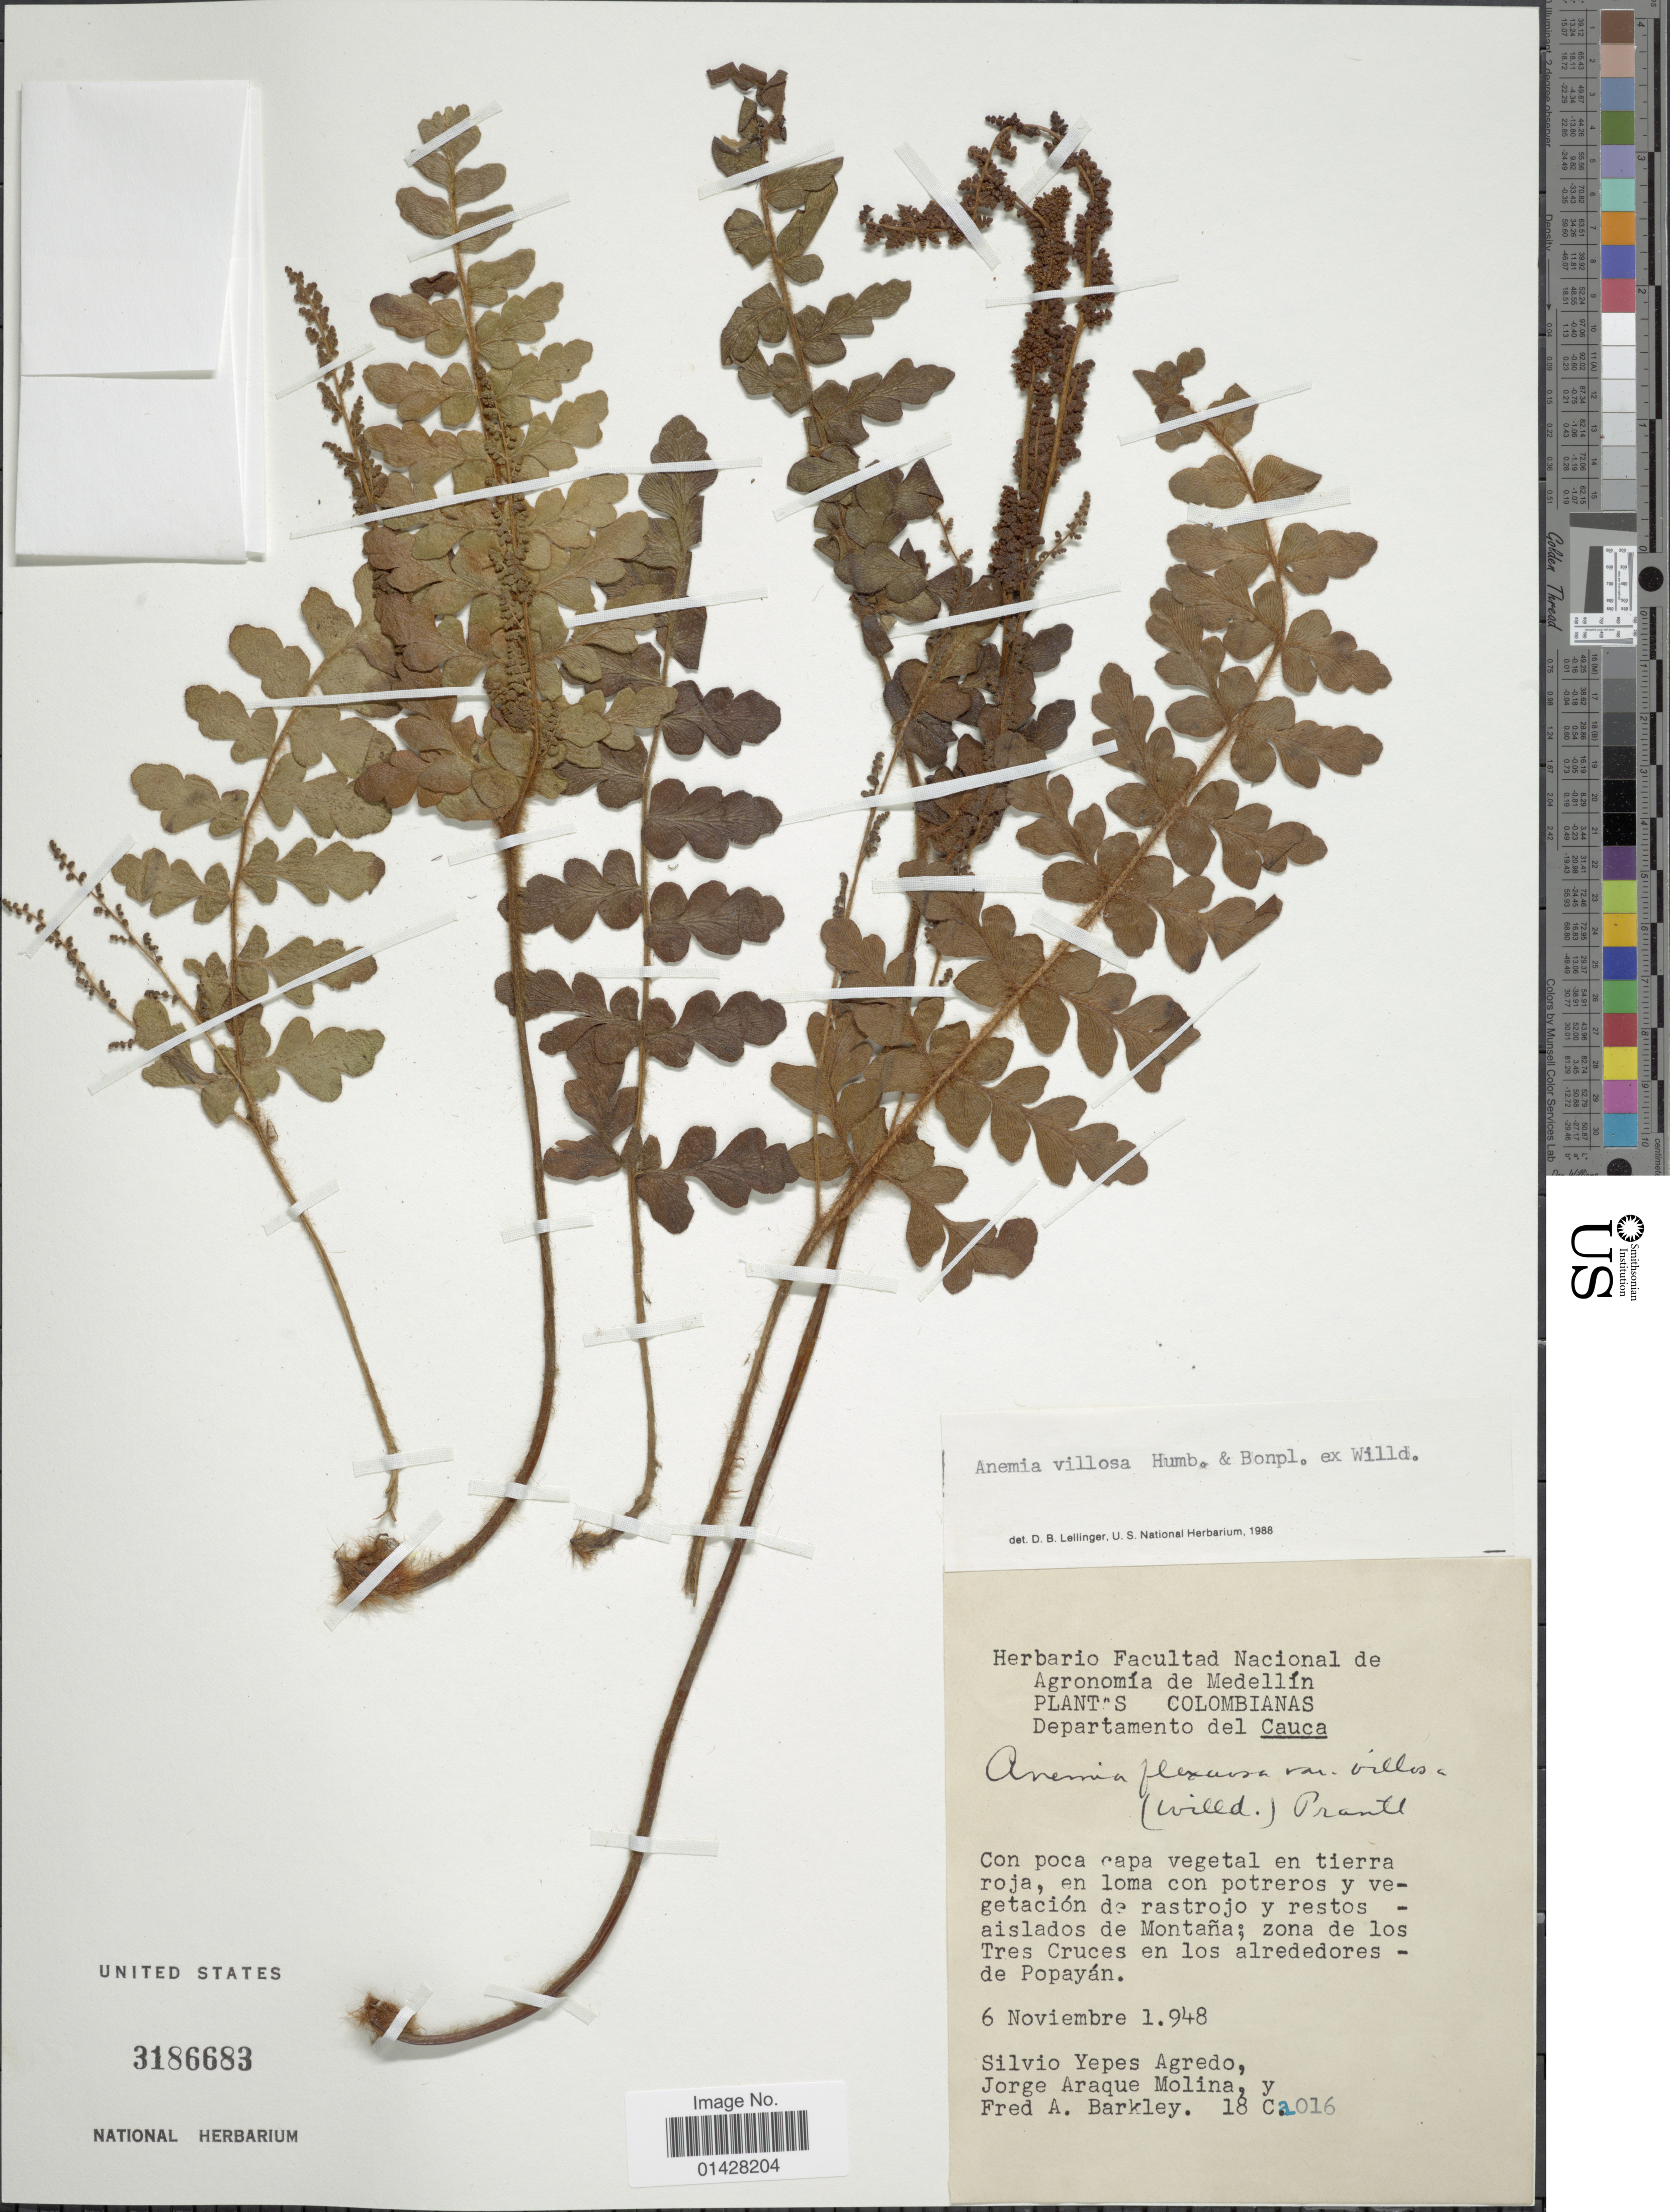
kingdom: Plantae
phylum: Tracheophyta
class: Polypodiopsida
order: Schizaeales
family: Anemiaceae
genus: Anemia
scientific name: Anemia villosa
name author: Humb. & Bonpl. ex Willd.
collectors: S. Yepes-Agredo, J. Araque Molina & F. A. Barkley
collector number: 18Ca016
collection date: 1948-11-06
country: Colombia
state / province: Cauca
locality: Departamento del Cauca. Aislados de Montaña; zona de los Tres Cruces en los alrededores - de Popayán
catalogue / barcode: US 3186683